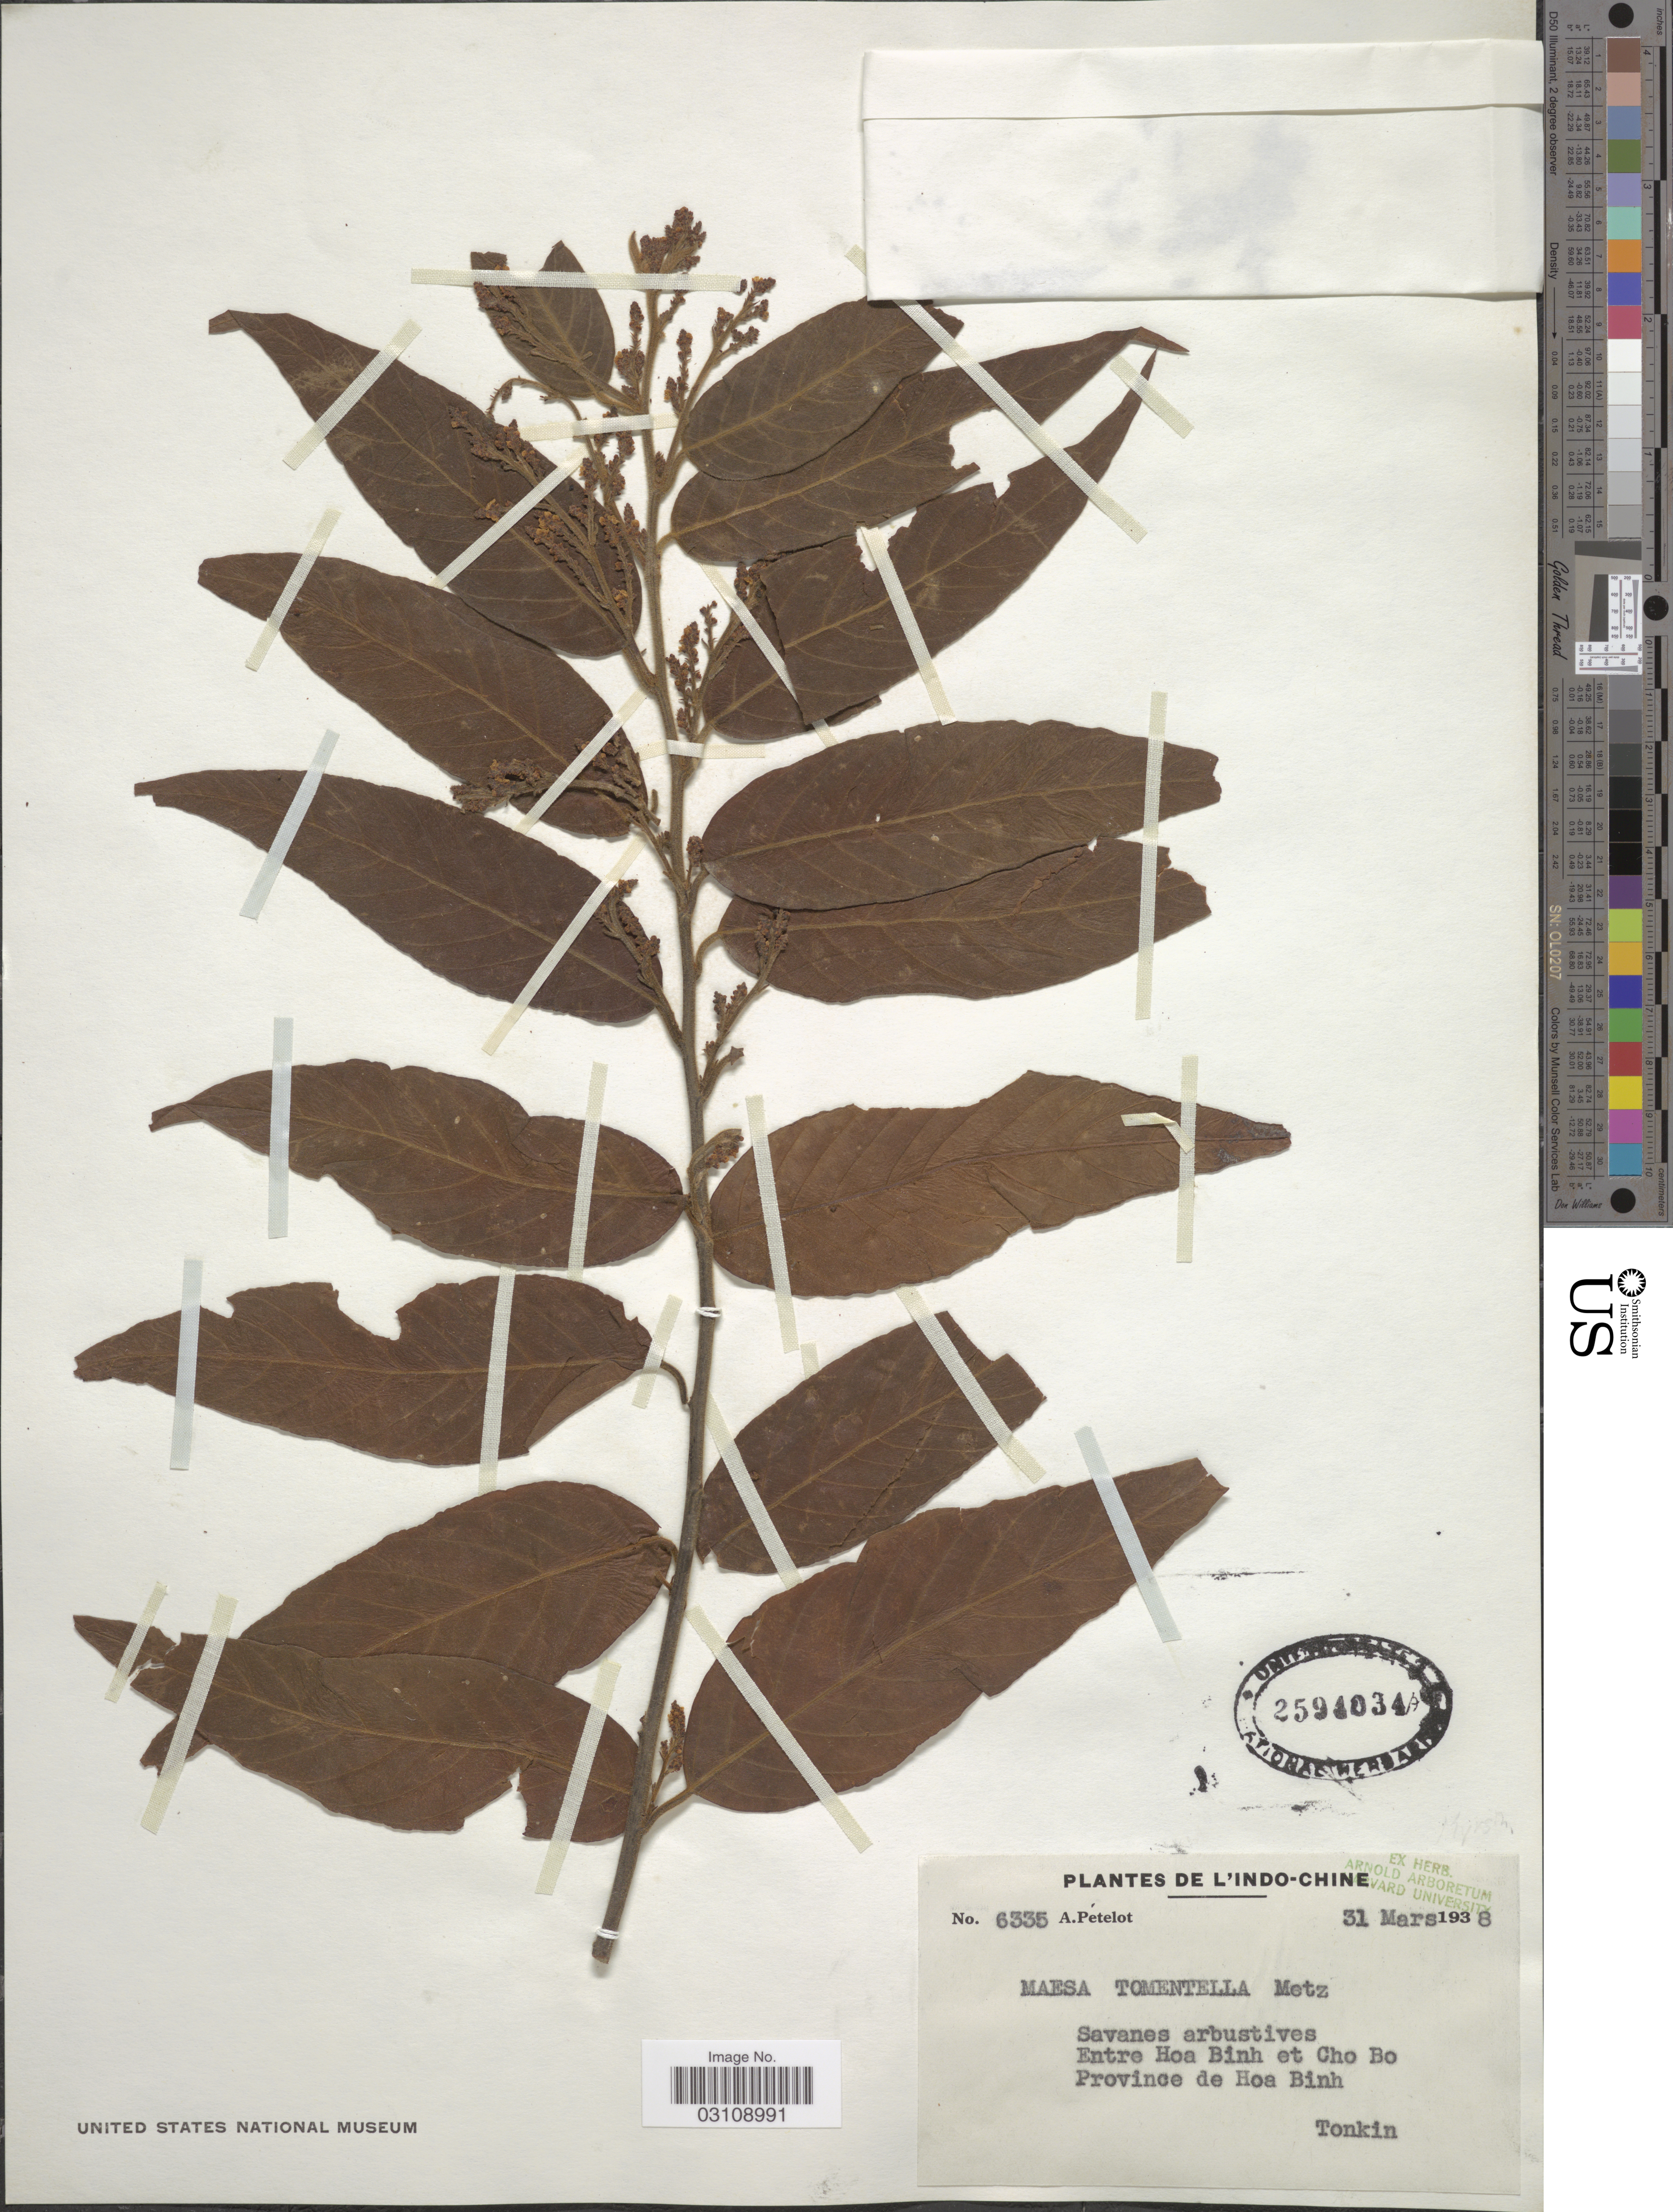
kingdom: Plantae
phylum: Tracheophyta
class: Magnoliopsida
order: Ericales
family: Primulaceae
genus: Maesa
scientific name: Maesa tomentella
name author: Mez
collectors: A. Petelot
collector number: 6335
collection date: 1938-03-31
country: Vietnam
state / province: Hoa Binh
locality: L'Indo-Chine, Entre Hoa Binh et Cho Bo. Tonkin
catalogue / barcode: US 2594034